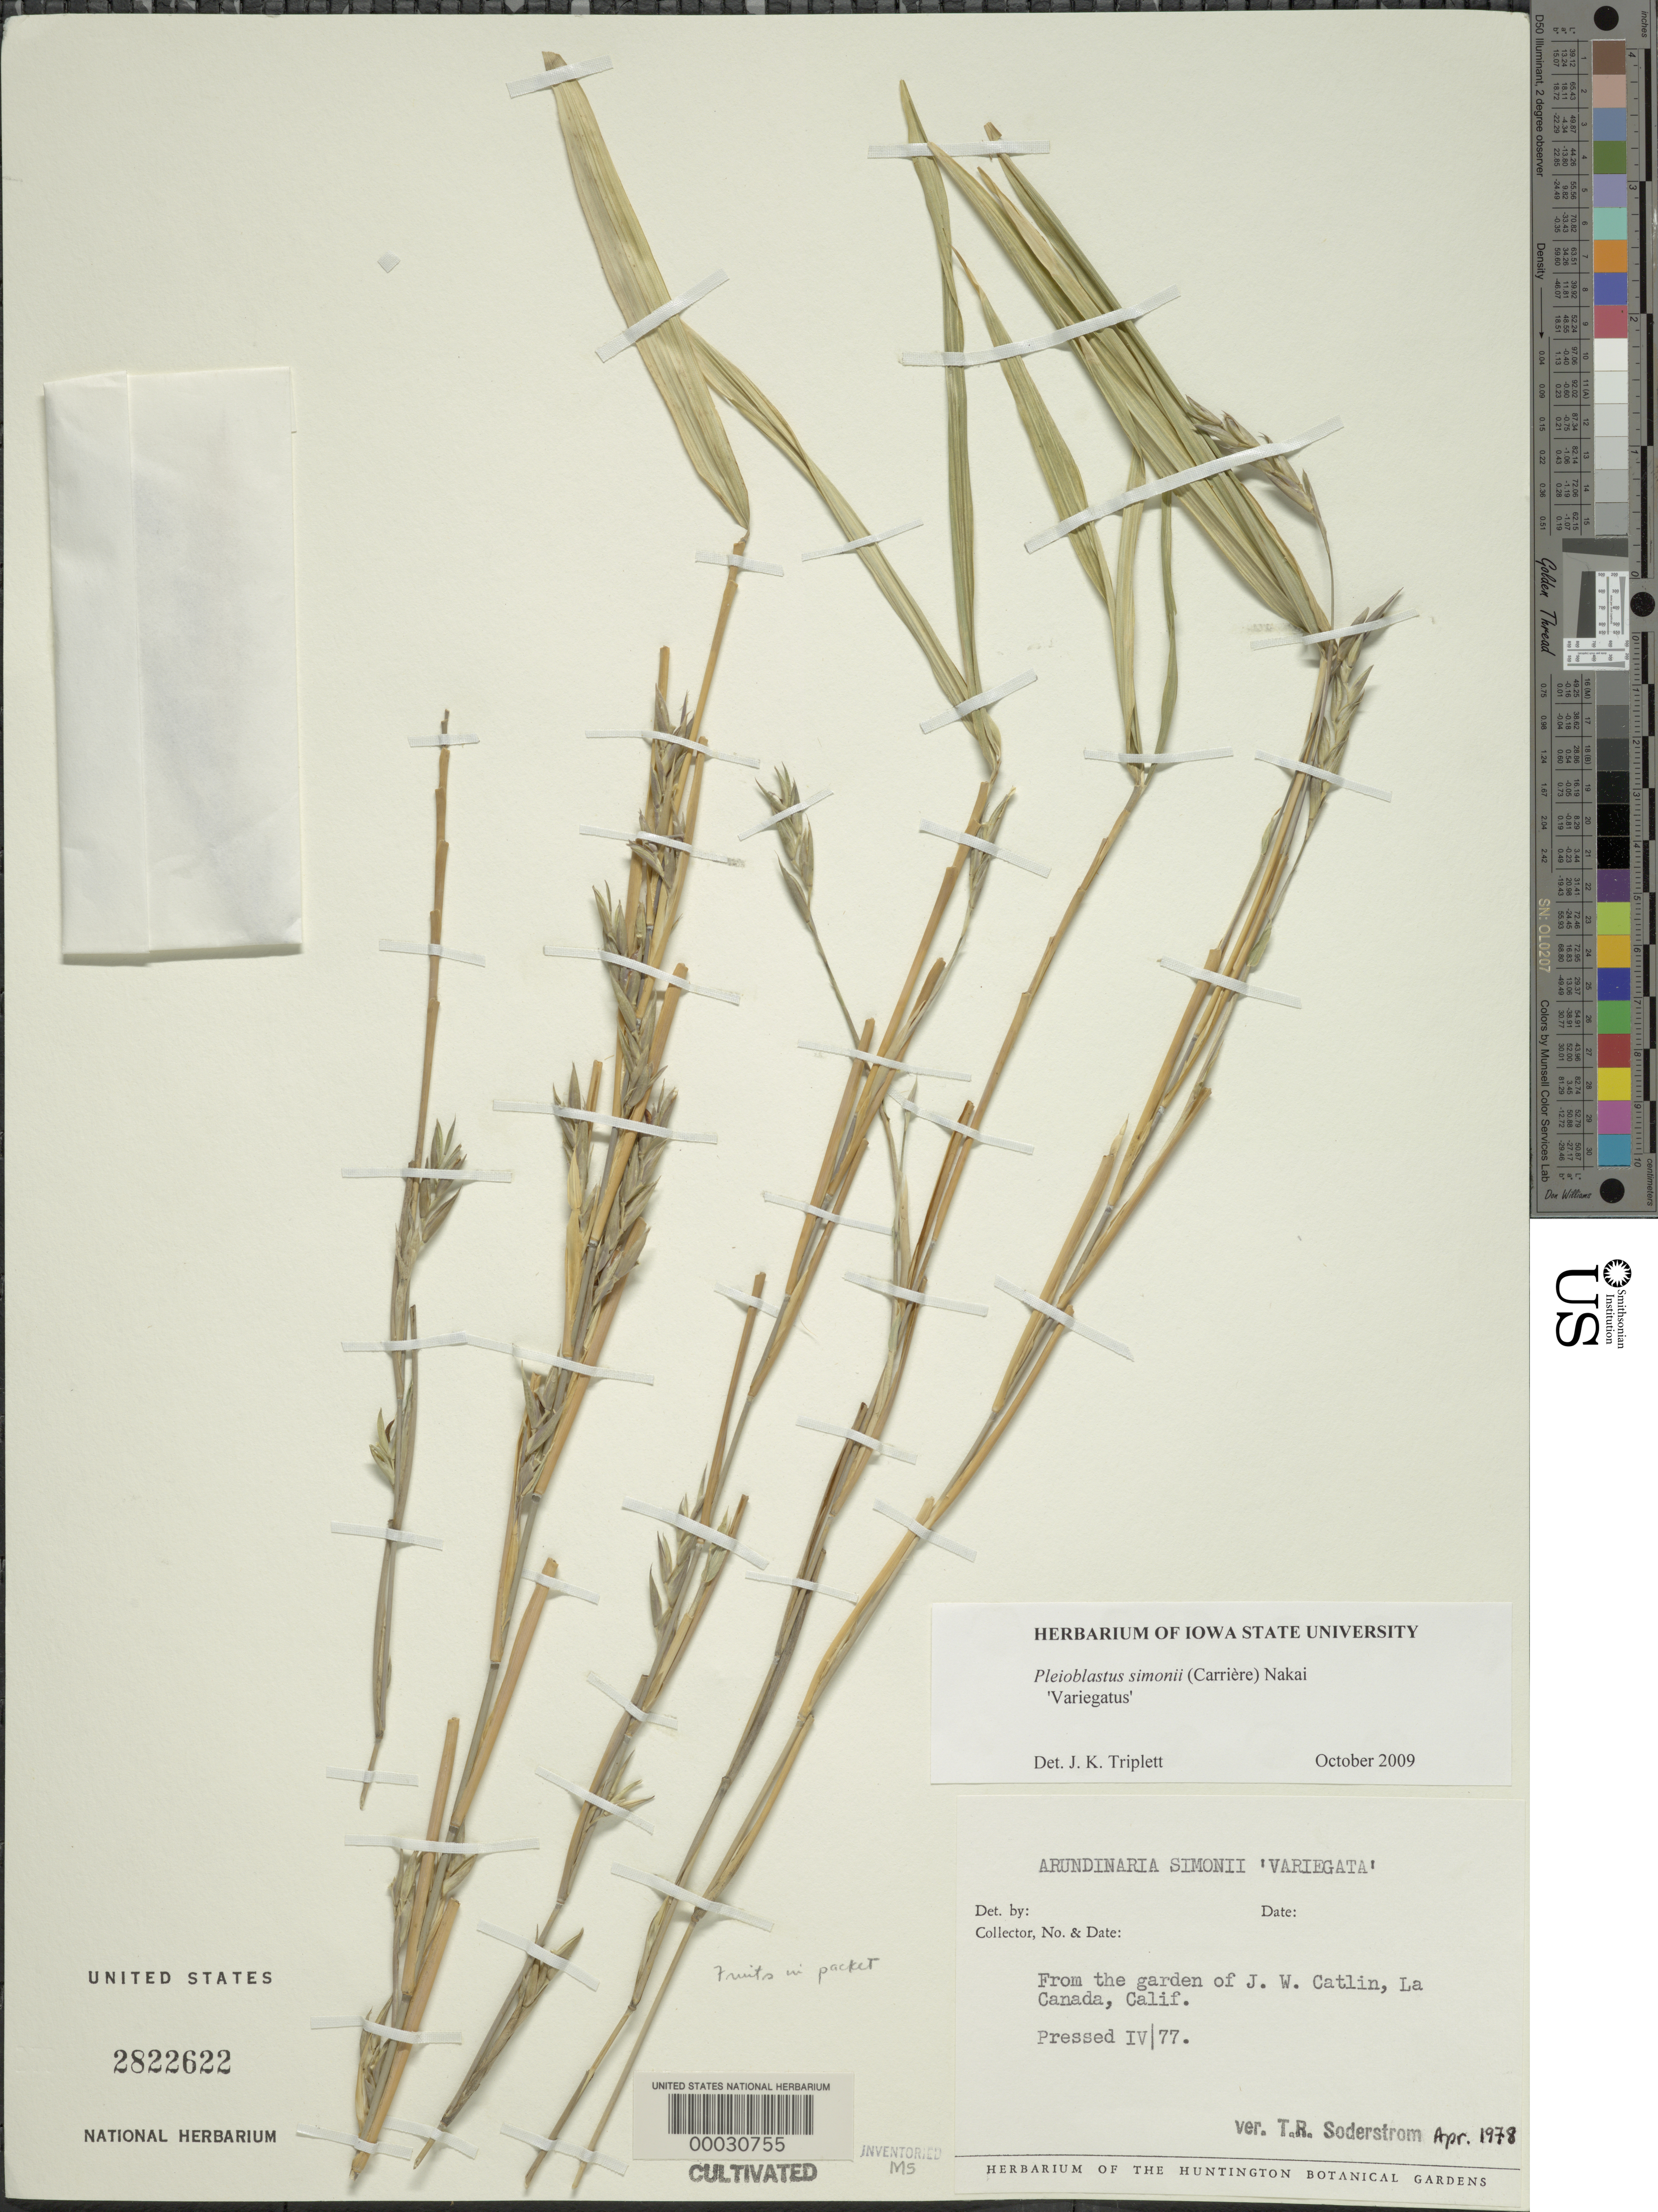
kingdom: Plantae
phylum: Tracheophyta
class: Liliopsida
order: Poales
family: Poaceae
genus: Pleioblastus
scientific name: Pleioblastus simonii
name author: (Carrière) Nakai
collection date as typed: Apr 1977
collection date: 1977-04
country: United States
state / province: California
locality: La canada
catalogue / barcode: US 2822622